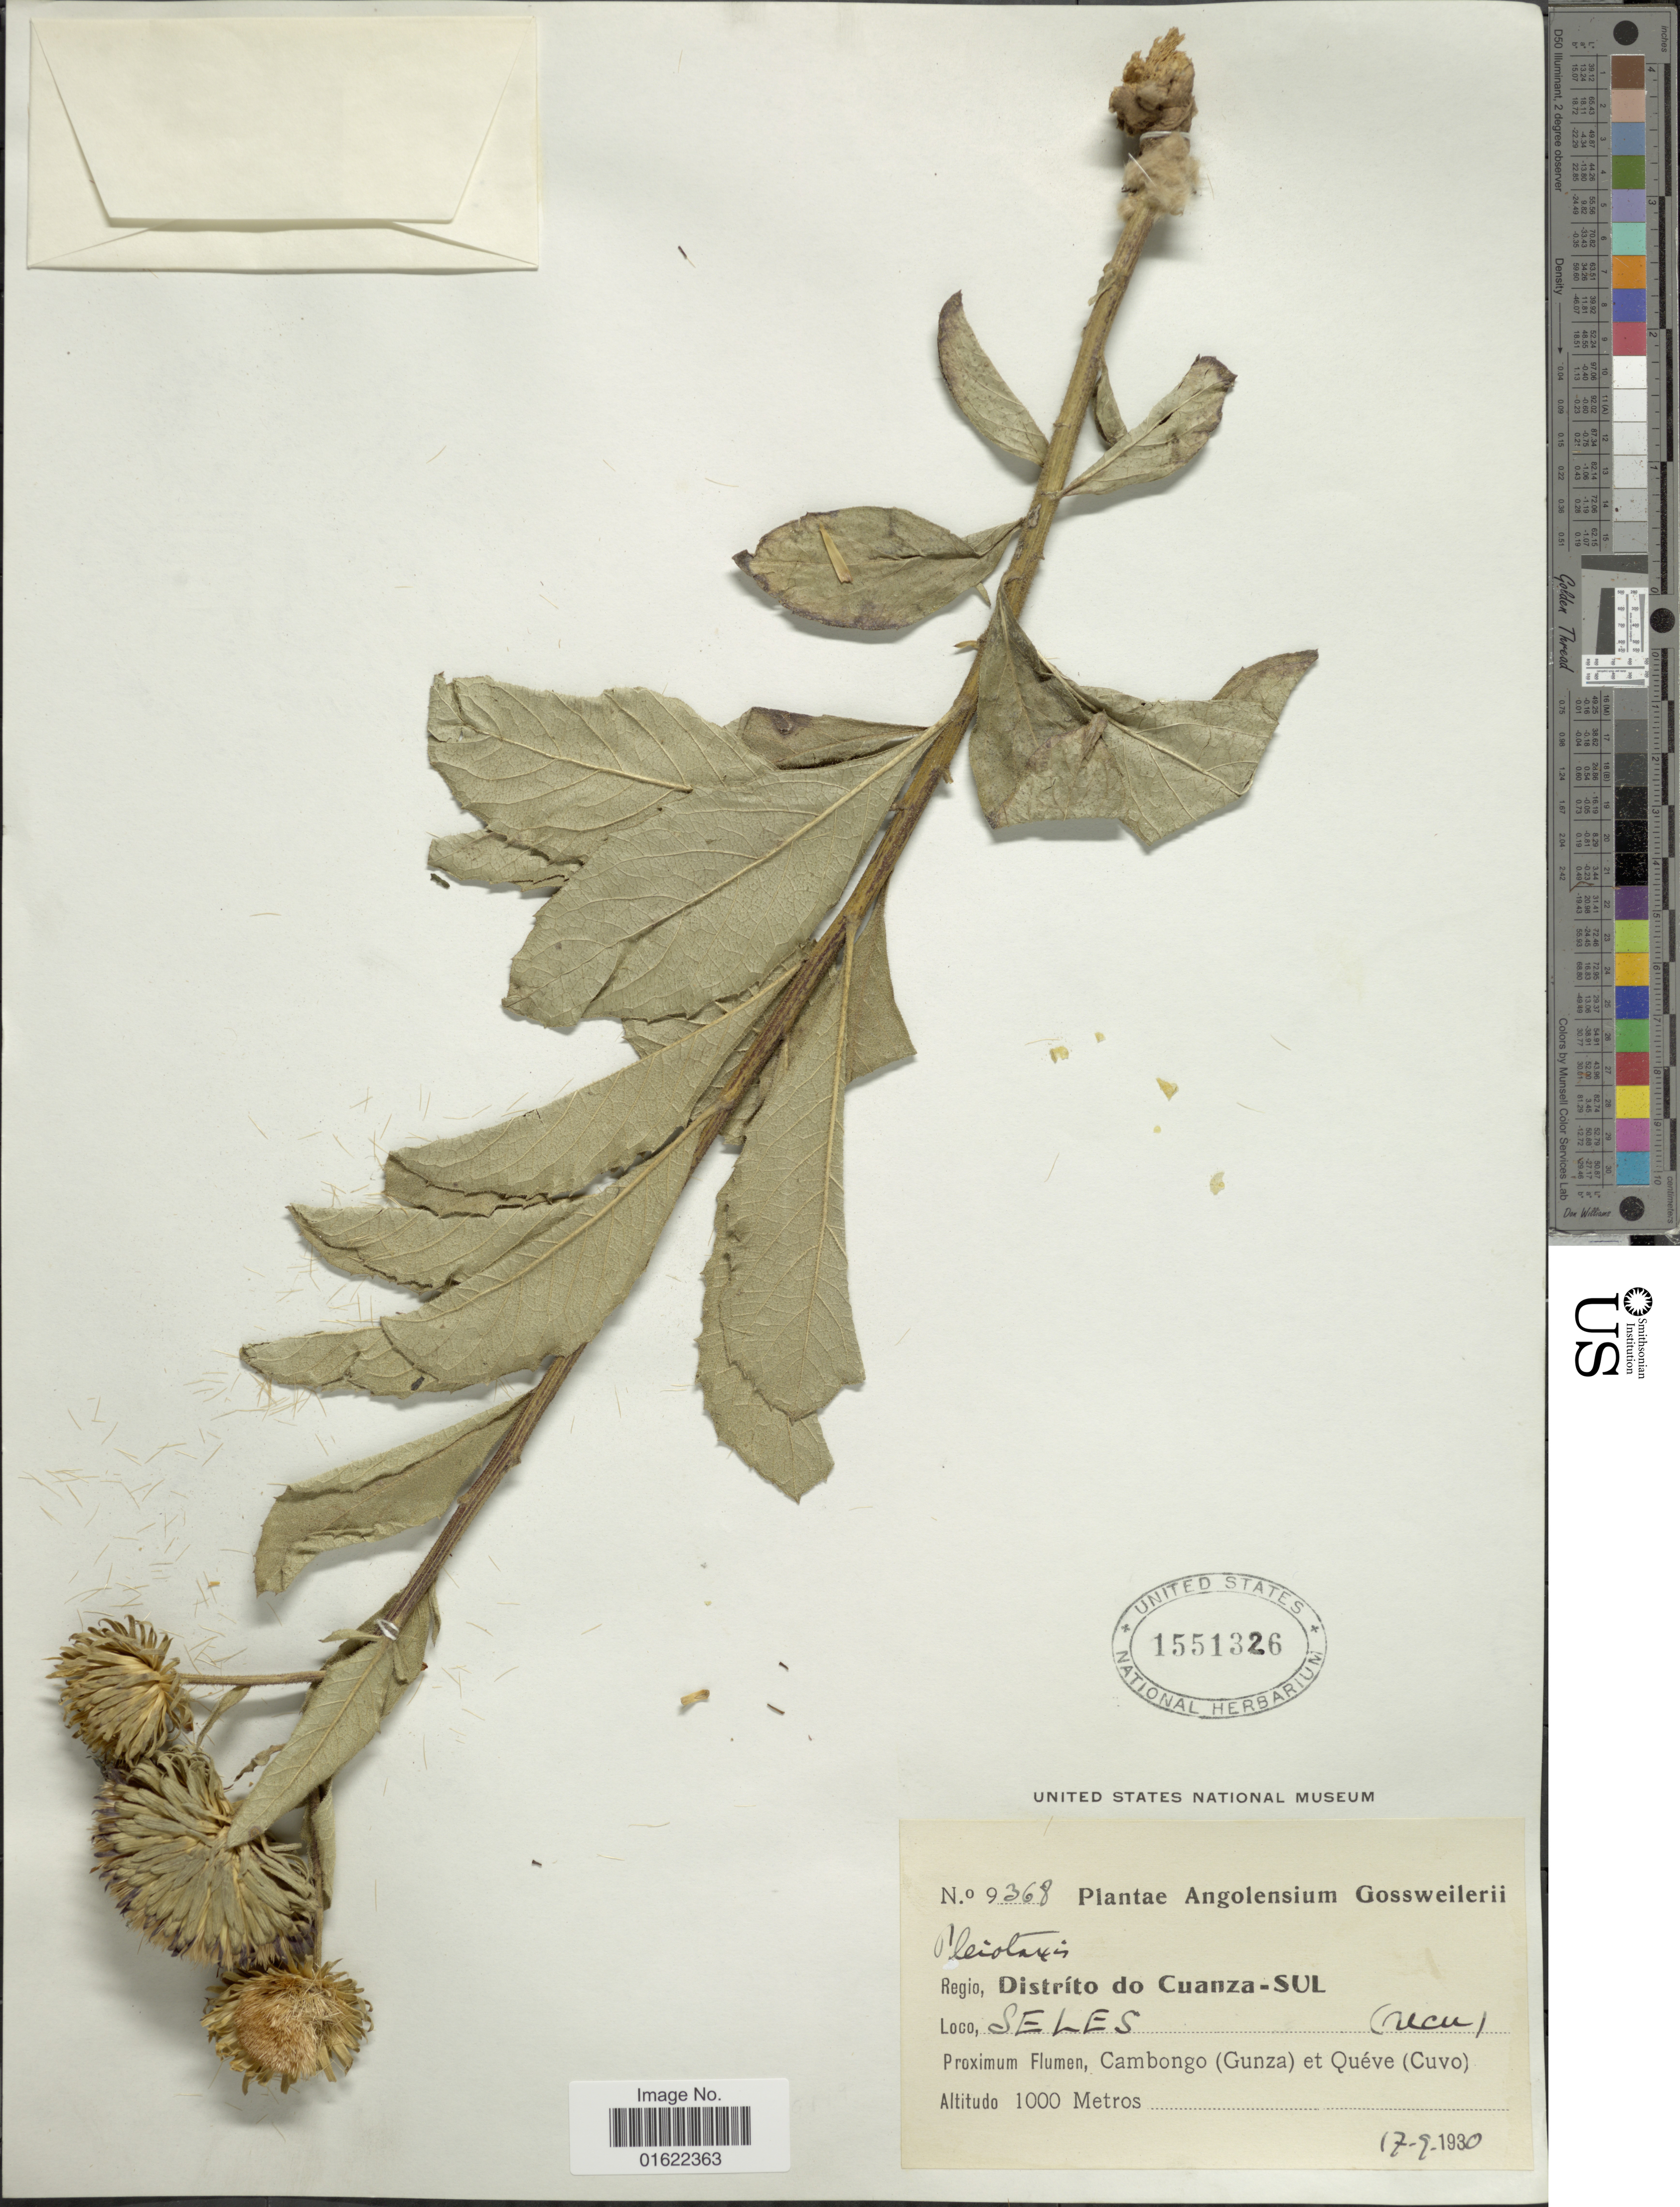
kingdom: Plantae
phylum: Tracheophyta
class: Magnoliopsida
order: Asterales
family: Asteraceae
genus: Pleiotaxis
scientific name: Pleiotaxis sp.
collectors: -. Gossweiler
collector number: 9368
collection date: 1930-09-17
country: Angola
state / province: Cuanza Sul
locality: Distrito do Cuanza-Sul. Seles. Proximum Flumen, Cambongo (Gunza), et Queve (Cuvo)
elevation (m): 1000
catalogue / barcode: US 1551326